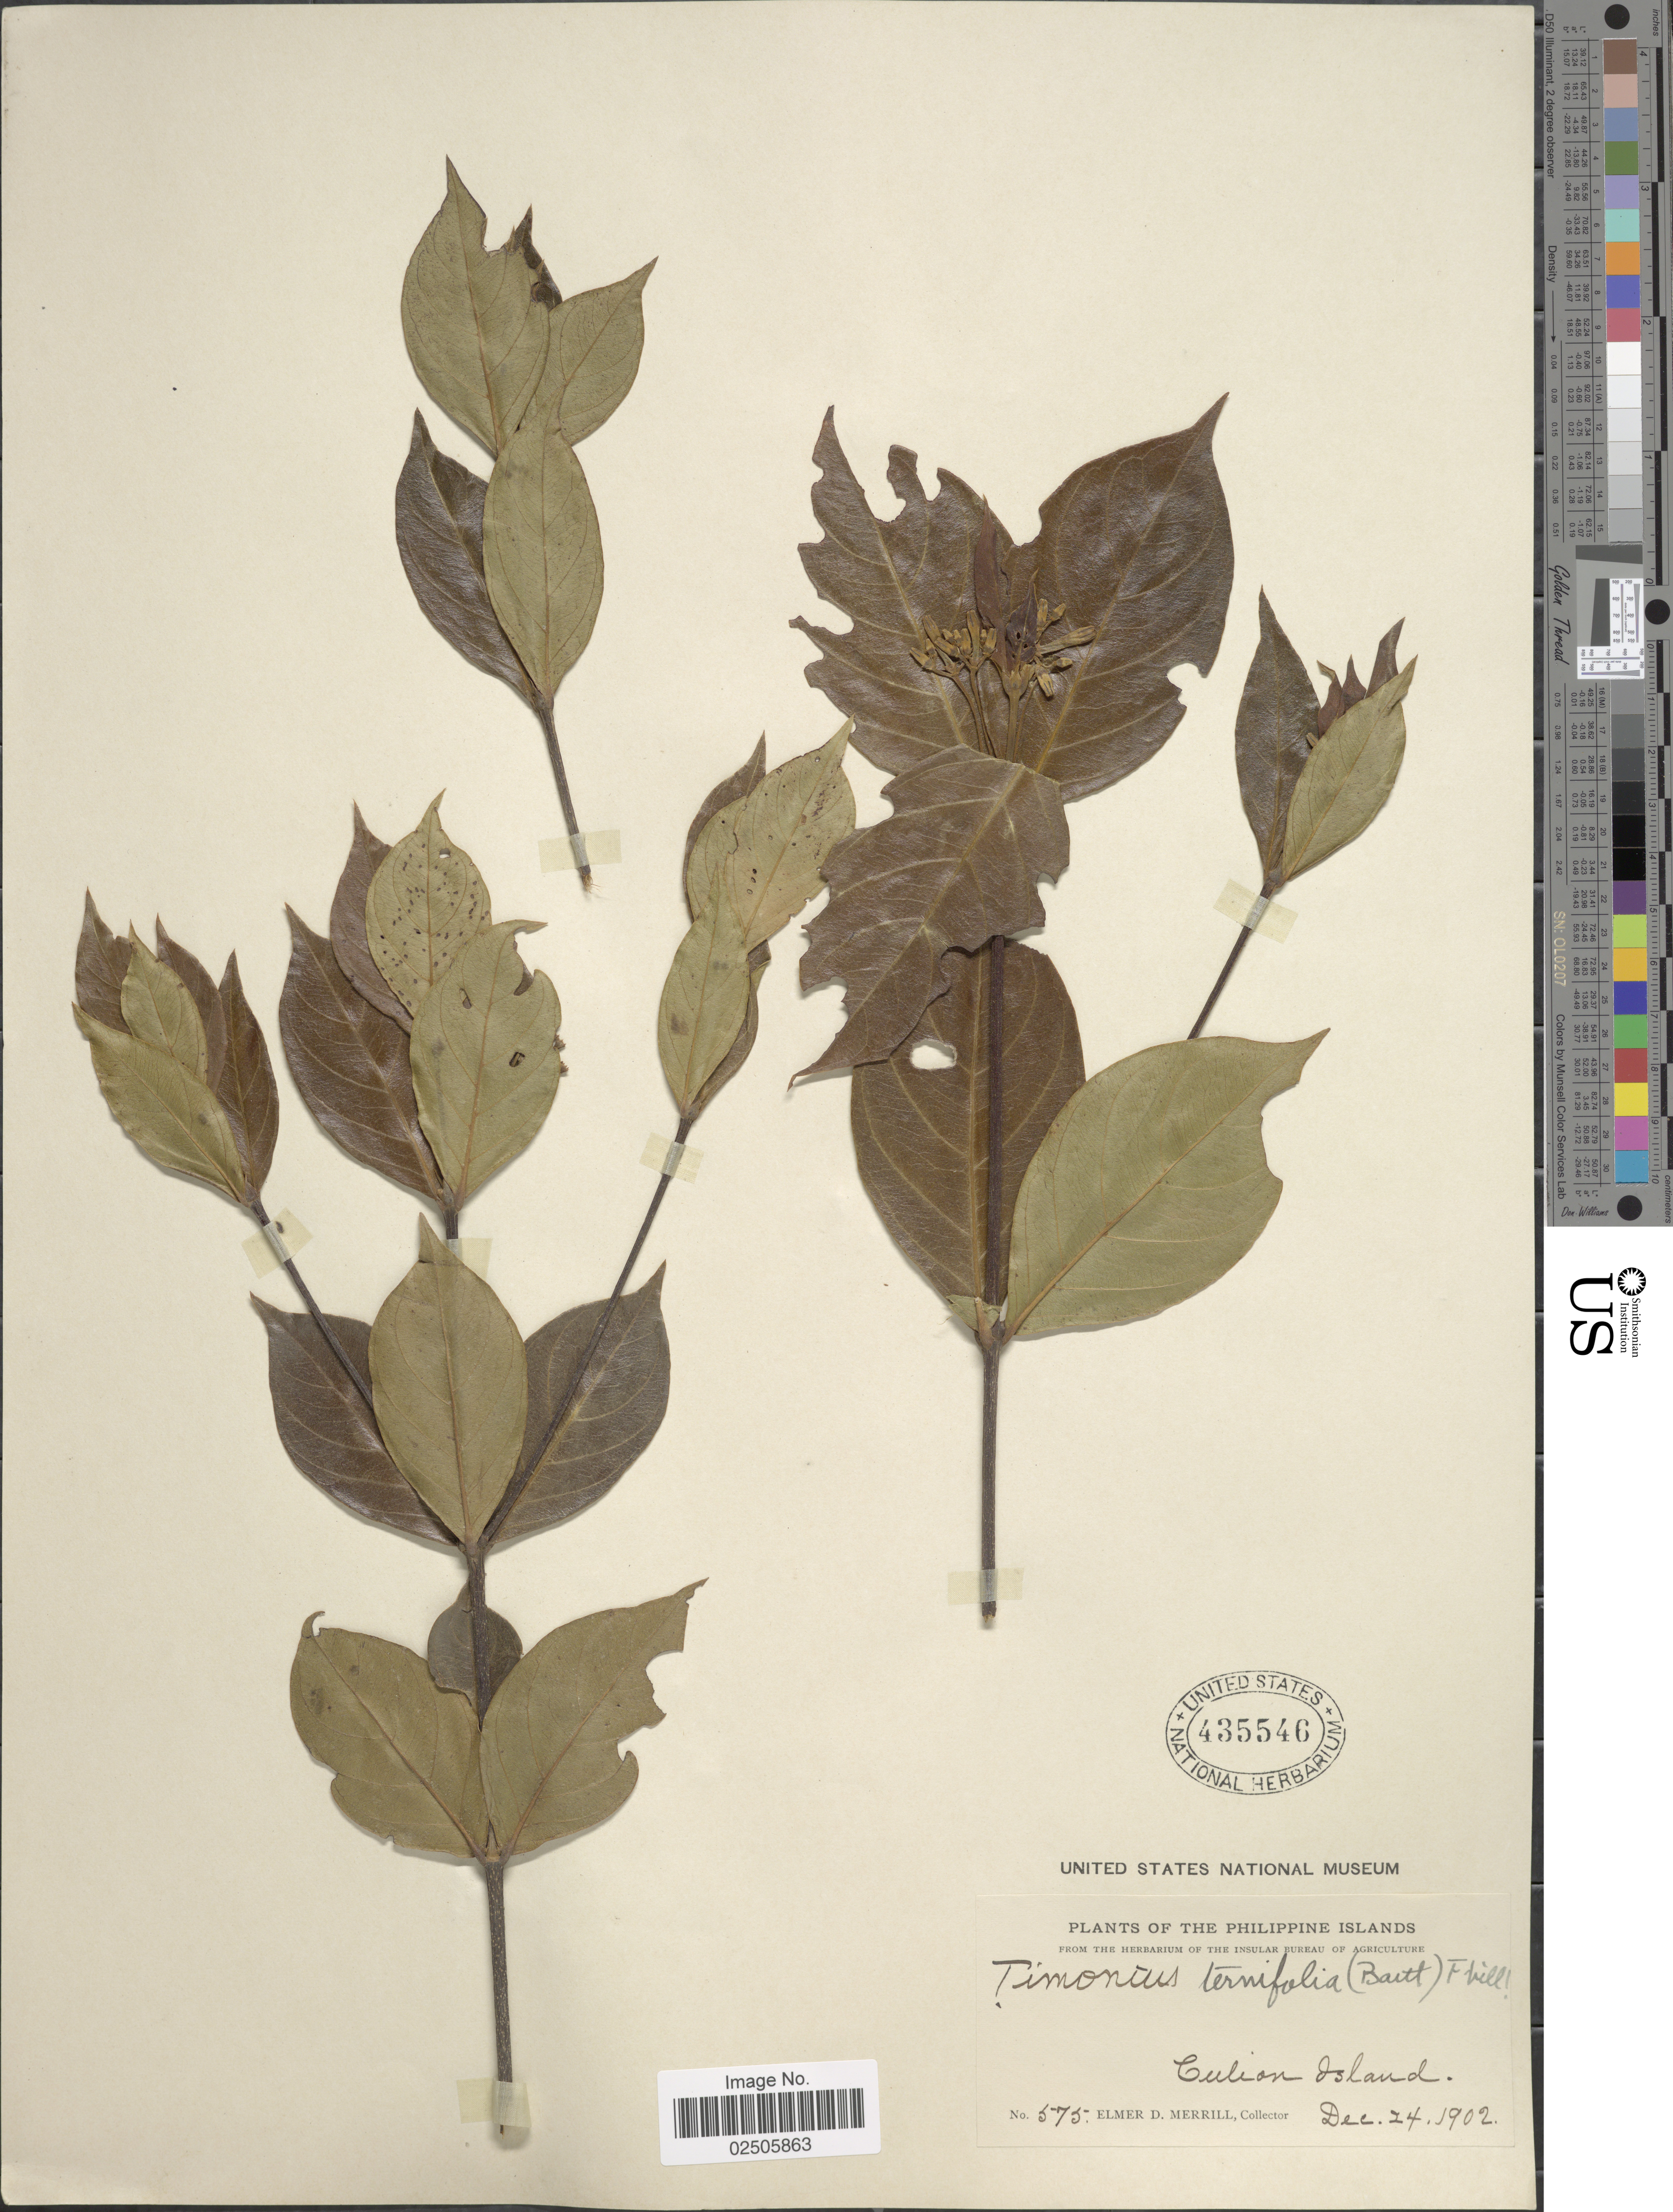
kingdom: Plantae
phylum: Tracheophyta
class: Magnoliopsida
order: Gentianales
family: Rubiaceae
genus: Timonius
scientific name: Timonius ternifolius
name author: (Bartl. ex DC.) Fern.-Vill.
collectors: E. D. Merrill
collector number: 575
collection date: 1902-12-24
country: Philippines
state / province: Mimaropa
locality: Culion Island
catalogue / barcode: US 435546